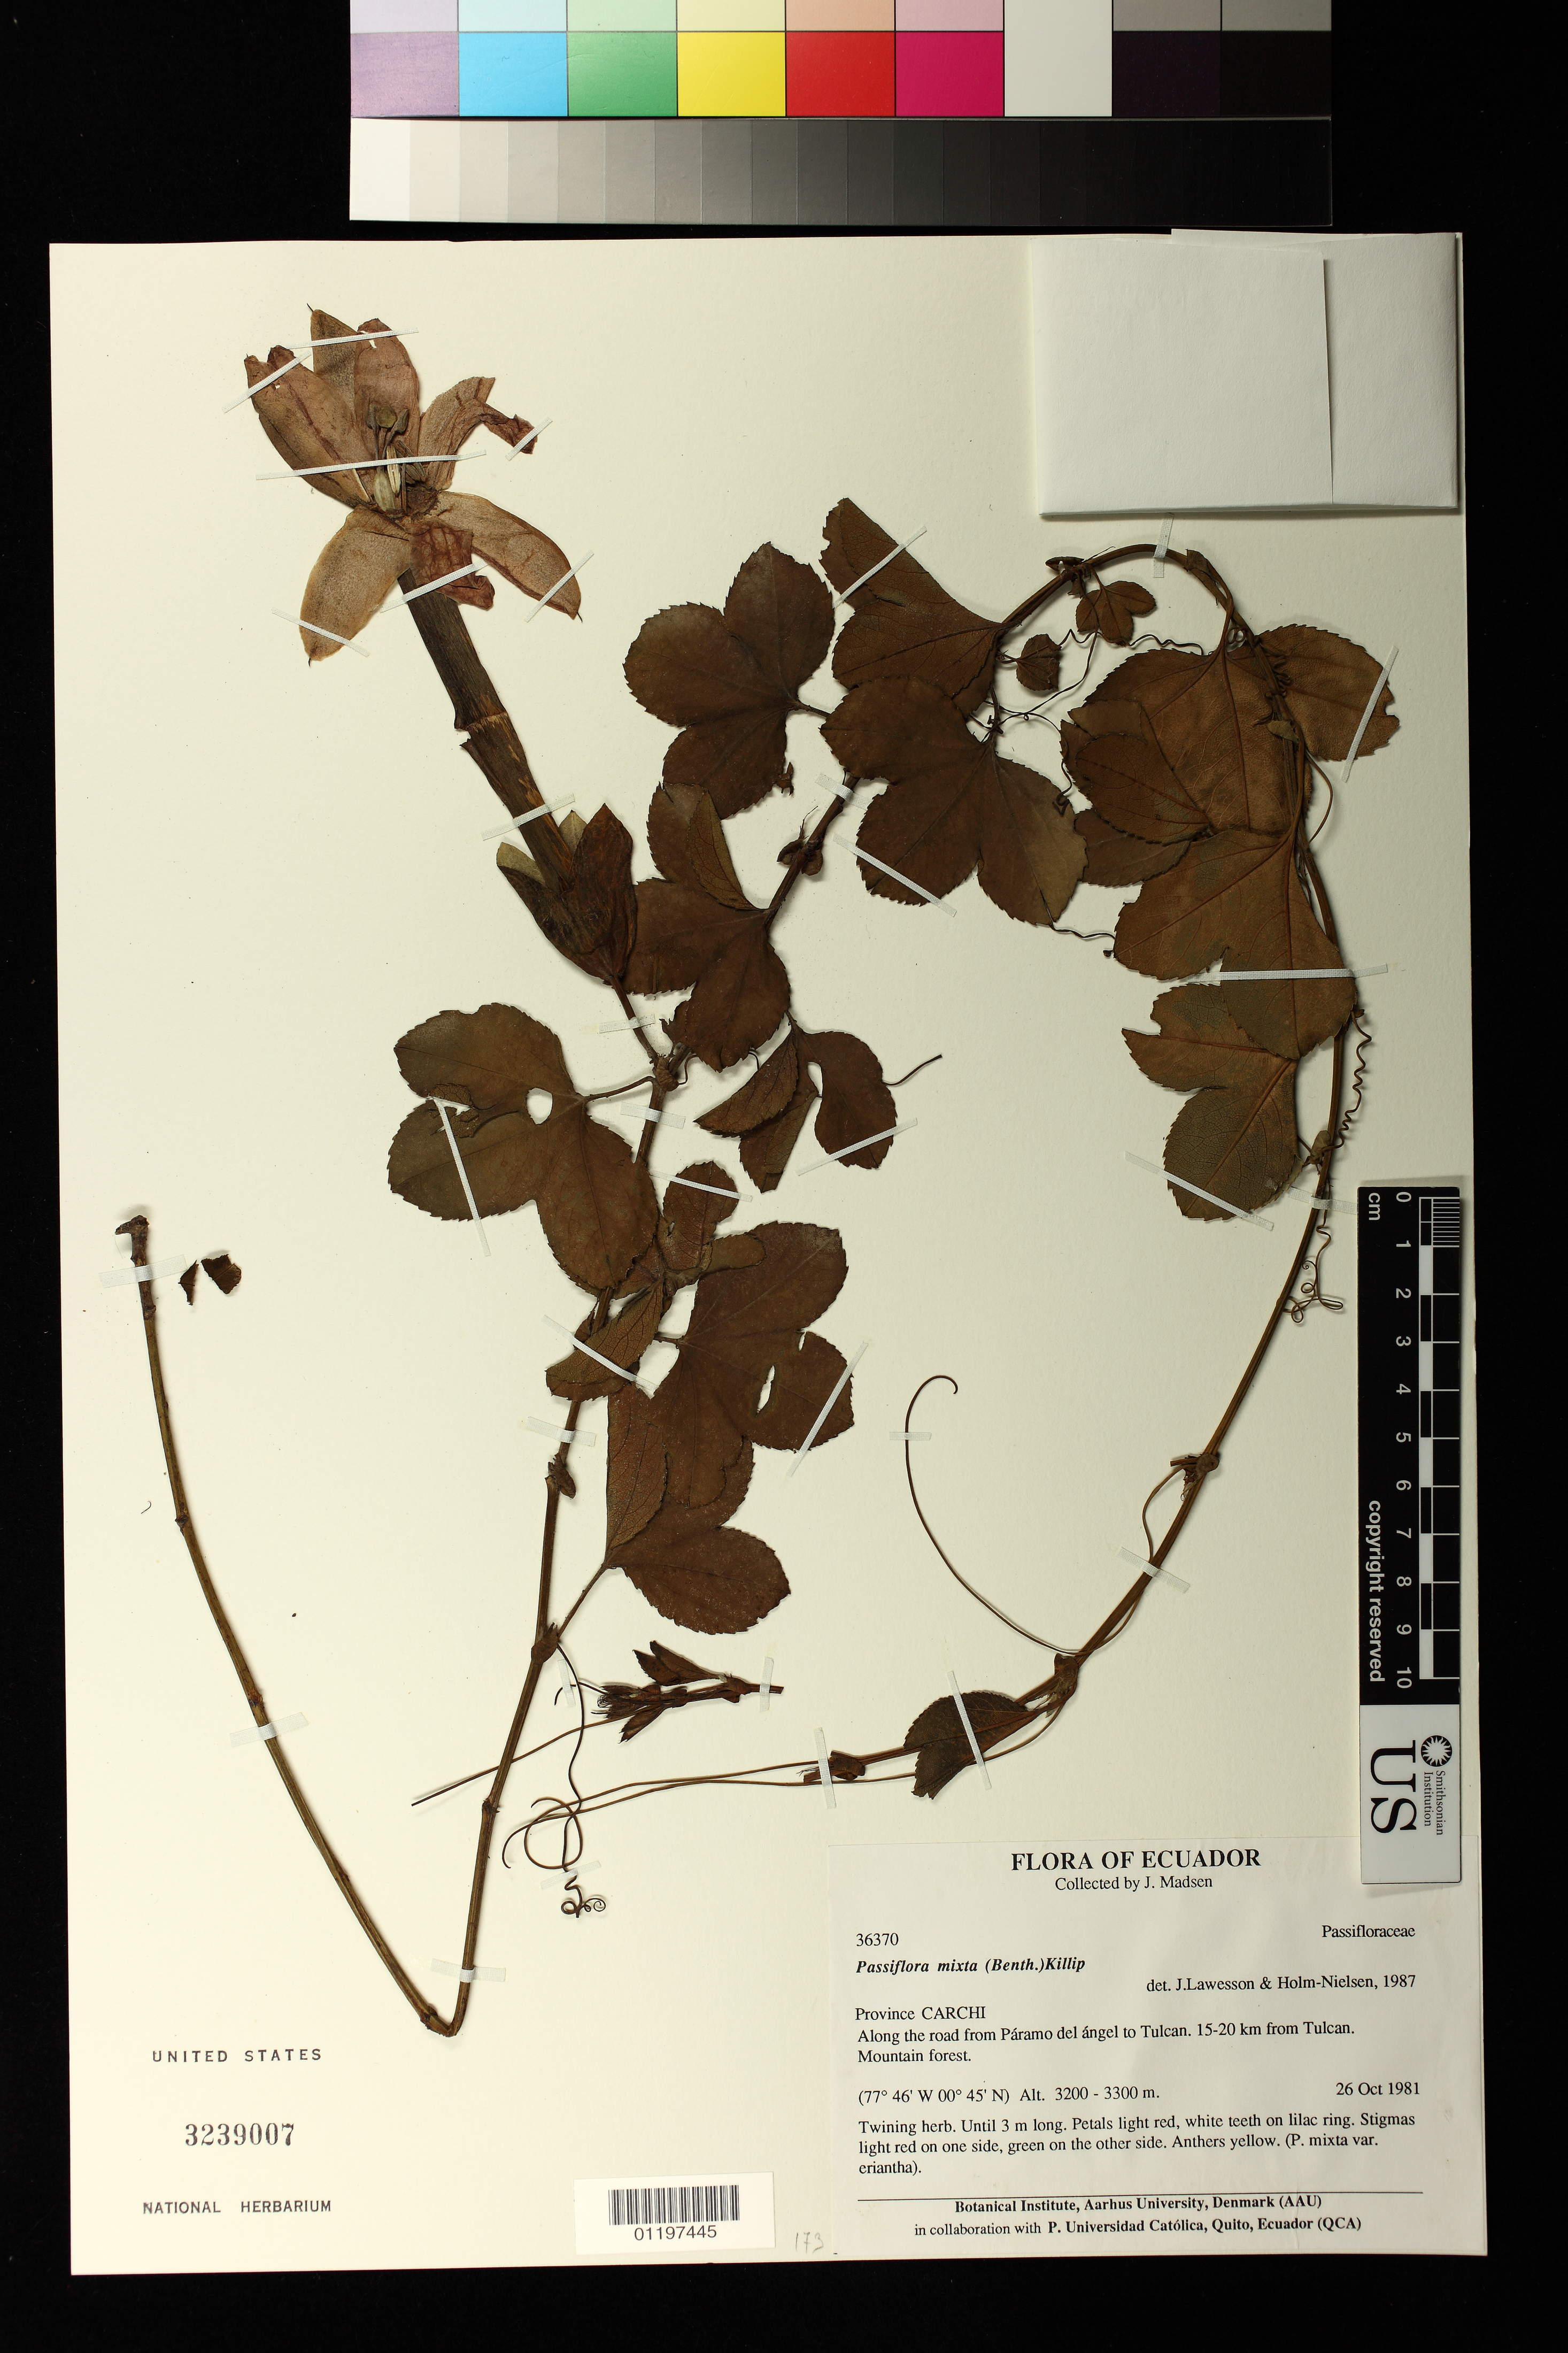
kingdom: Plantae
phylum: Tracheophyta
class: Magnoliopsida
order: Malpighiales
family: Passifloraceae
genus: Passiflora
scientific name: Passiflora mixta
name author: L. f.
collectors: J. Madsen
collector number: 36370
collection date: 1981-10-26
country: Ecuador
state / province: Carchi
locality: Along the road from Páramo del ángel to Tulcan. 15-20 km from Tulcan.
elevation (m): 3200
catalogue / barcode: US 3239007